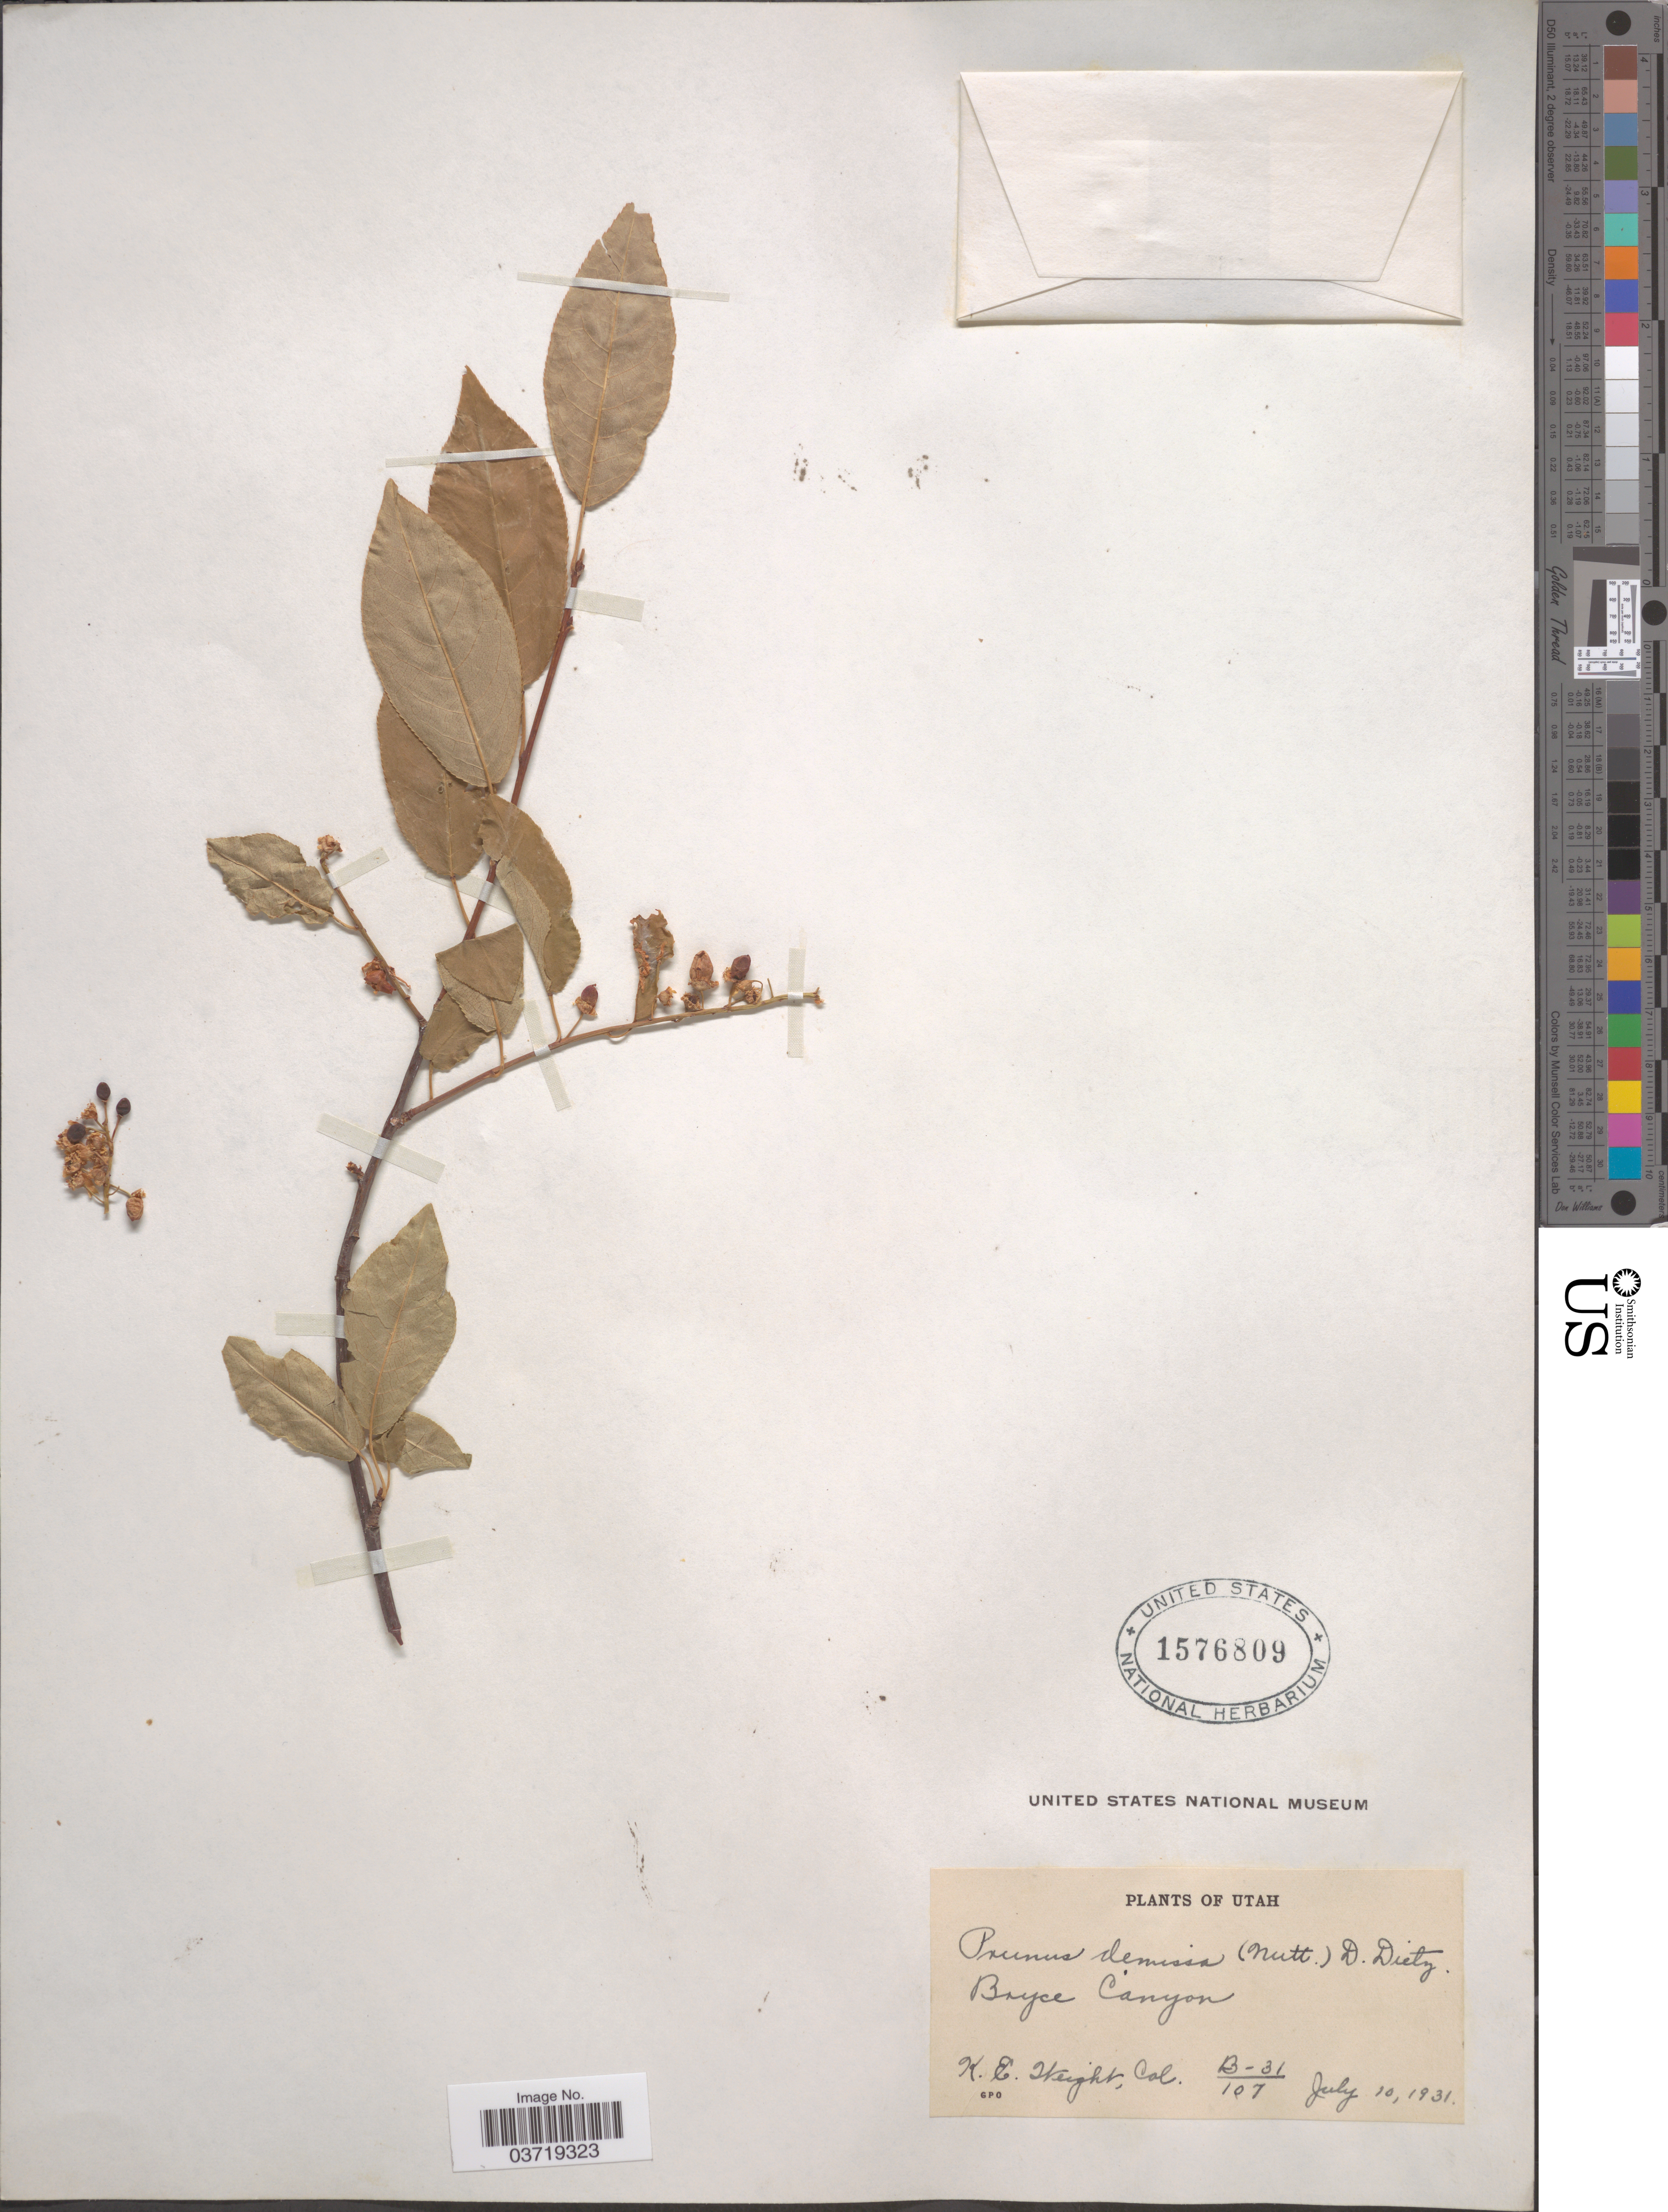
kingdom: Plantae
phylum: Tracheophyta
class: Magnoliopsida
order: Rosales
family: Rosaceae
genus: Prunus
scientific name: Prunus virginiana var. demissa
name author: (Nutt.) Torr.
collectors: K. Weight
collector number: B-31/107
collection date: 1931-07-10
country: United States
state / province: Utah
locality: Bryce Canyon.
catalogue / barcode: US 1576809